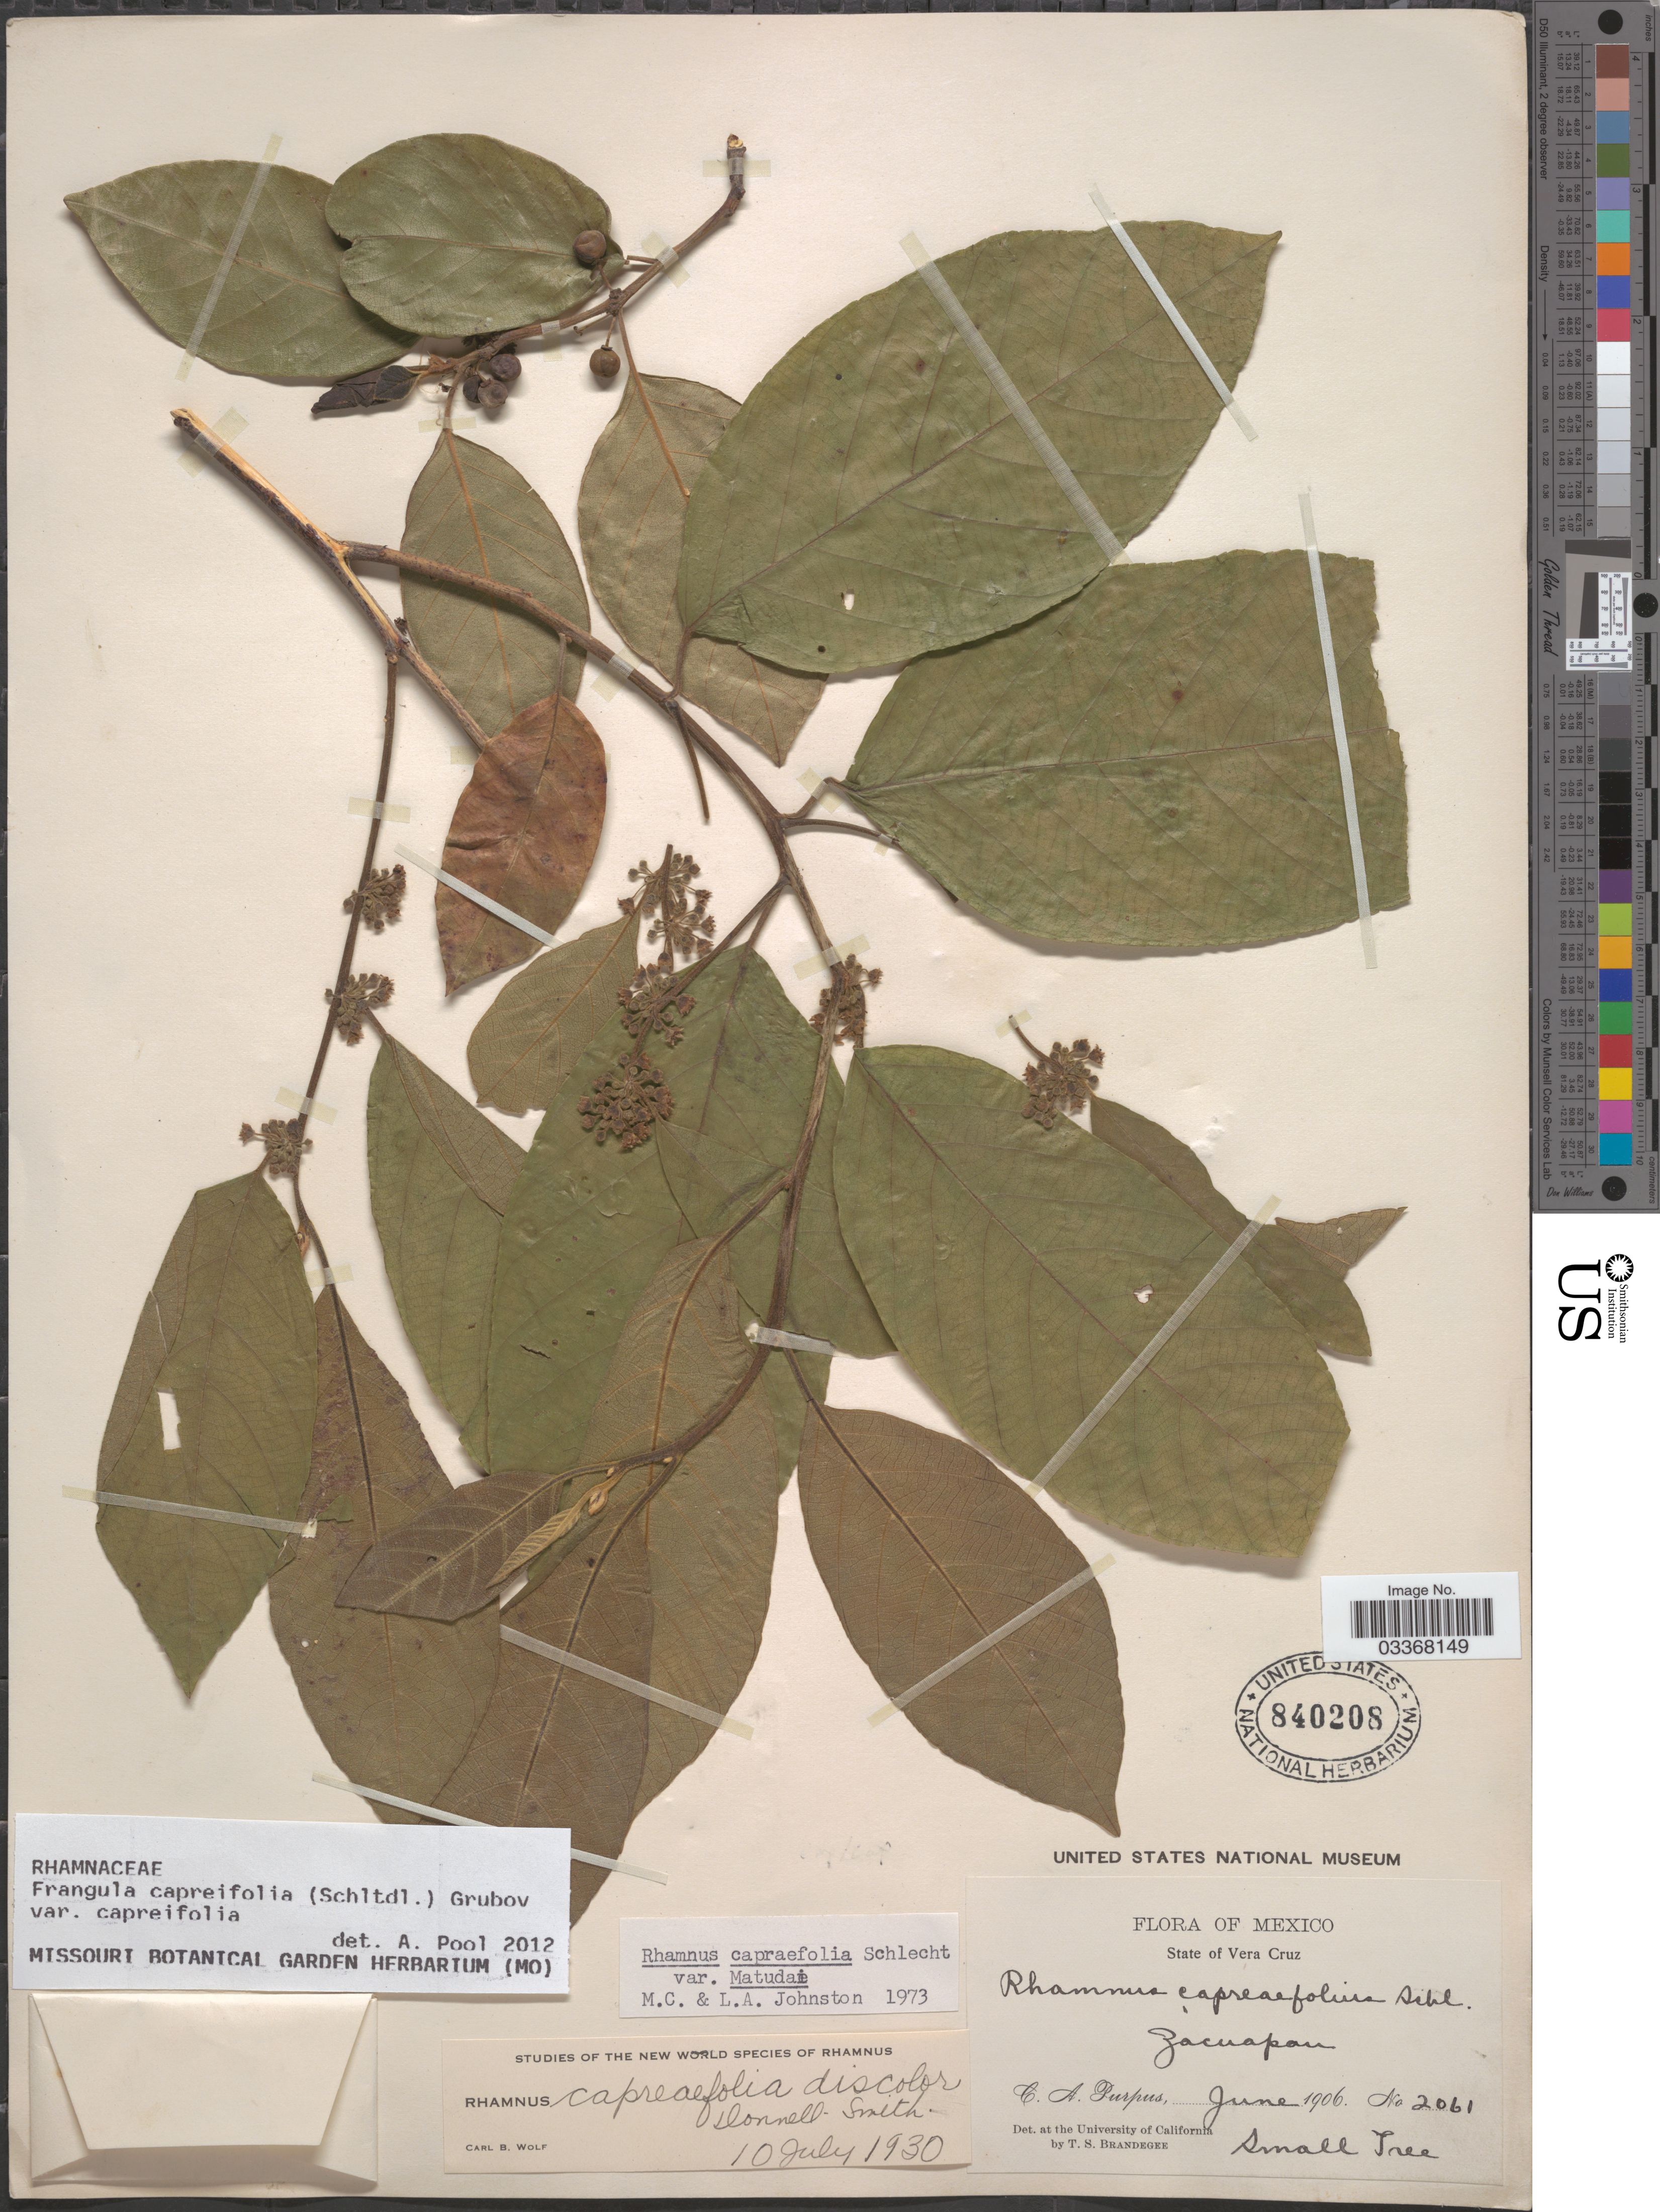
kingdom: Plantae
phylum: Tracheophyta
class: Magnoliopsida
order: Rosales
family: Rhamnaceae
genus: Frangula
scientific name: Frangula capreifolia var. capreifolia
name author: (Schltdl.) Grubov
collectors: C. A. Purpus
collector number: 2061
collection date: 1906-06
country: Mexico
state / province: Veracruz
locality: State of Vera Cruz, Zacuapan.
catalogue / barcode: US 840208